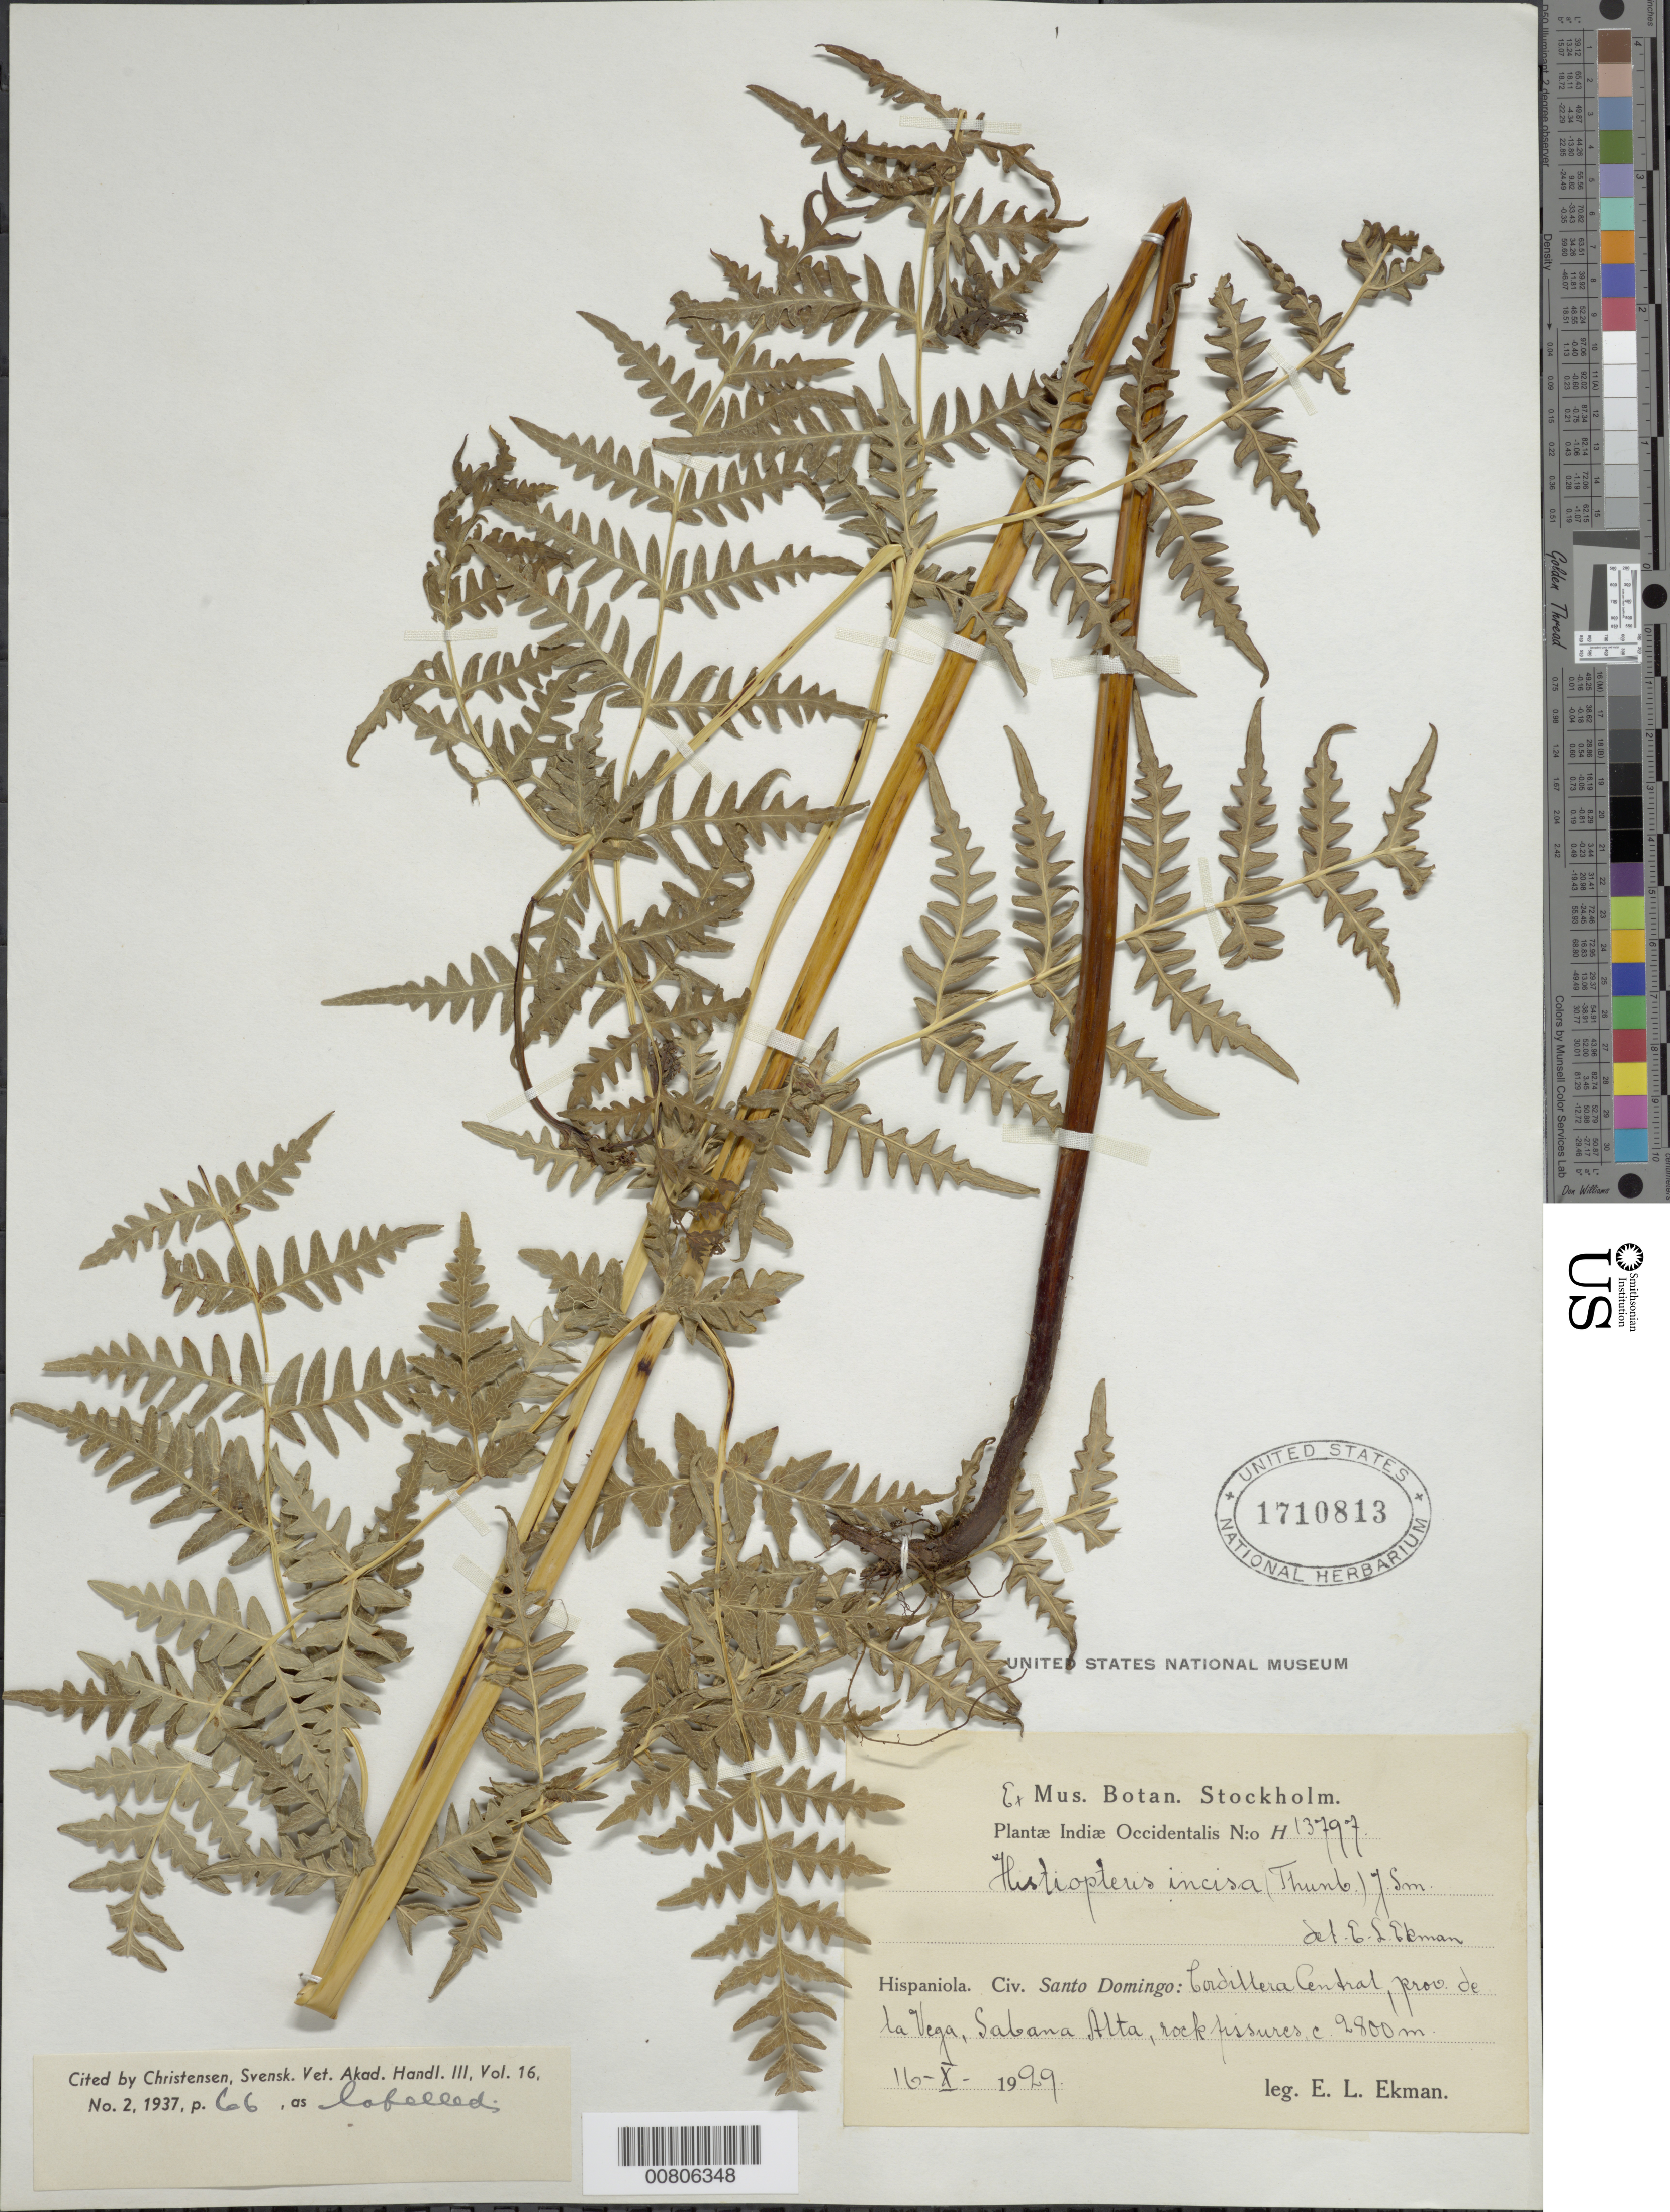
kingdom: Plantae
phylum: Tracheophyta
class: Polypodiopsida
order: Polypodiales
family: Dennstaedtiaceae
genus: Histiopteris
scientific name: Histiopteris incisa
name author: (Thunb.) J. Sm.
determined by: Christensen, C. F. A.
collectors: E. L. Ekman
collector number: H 13797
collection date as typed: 16 Oct 1929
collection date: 1929-10-16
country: Dominican Republic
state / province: La Vega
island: Hispaniola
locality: Cordillera Central, Sabana Alta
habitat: Rock fissures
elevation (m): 2800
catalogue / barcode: US 1710813